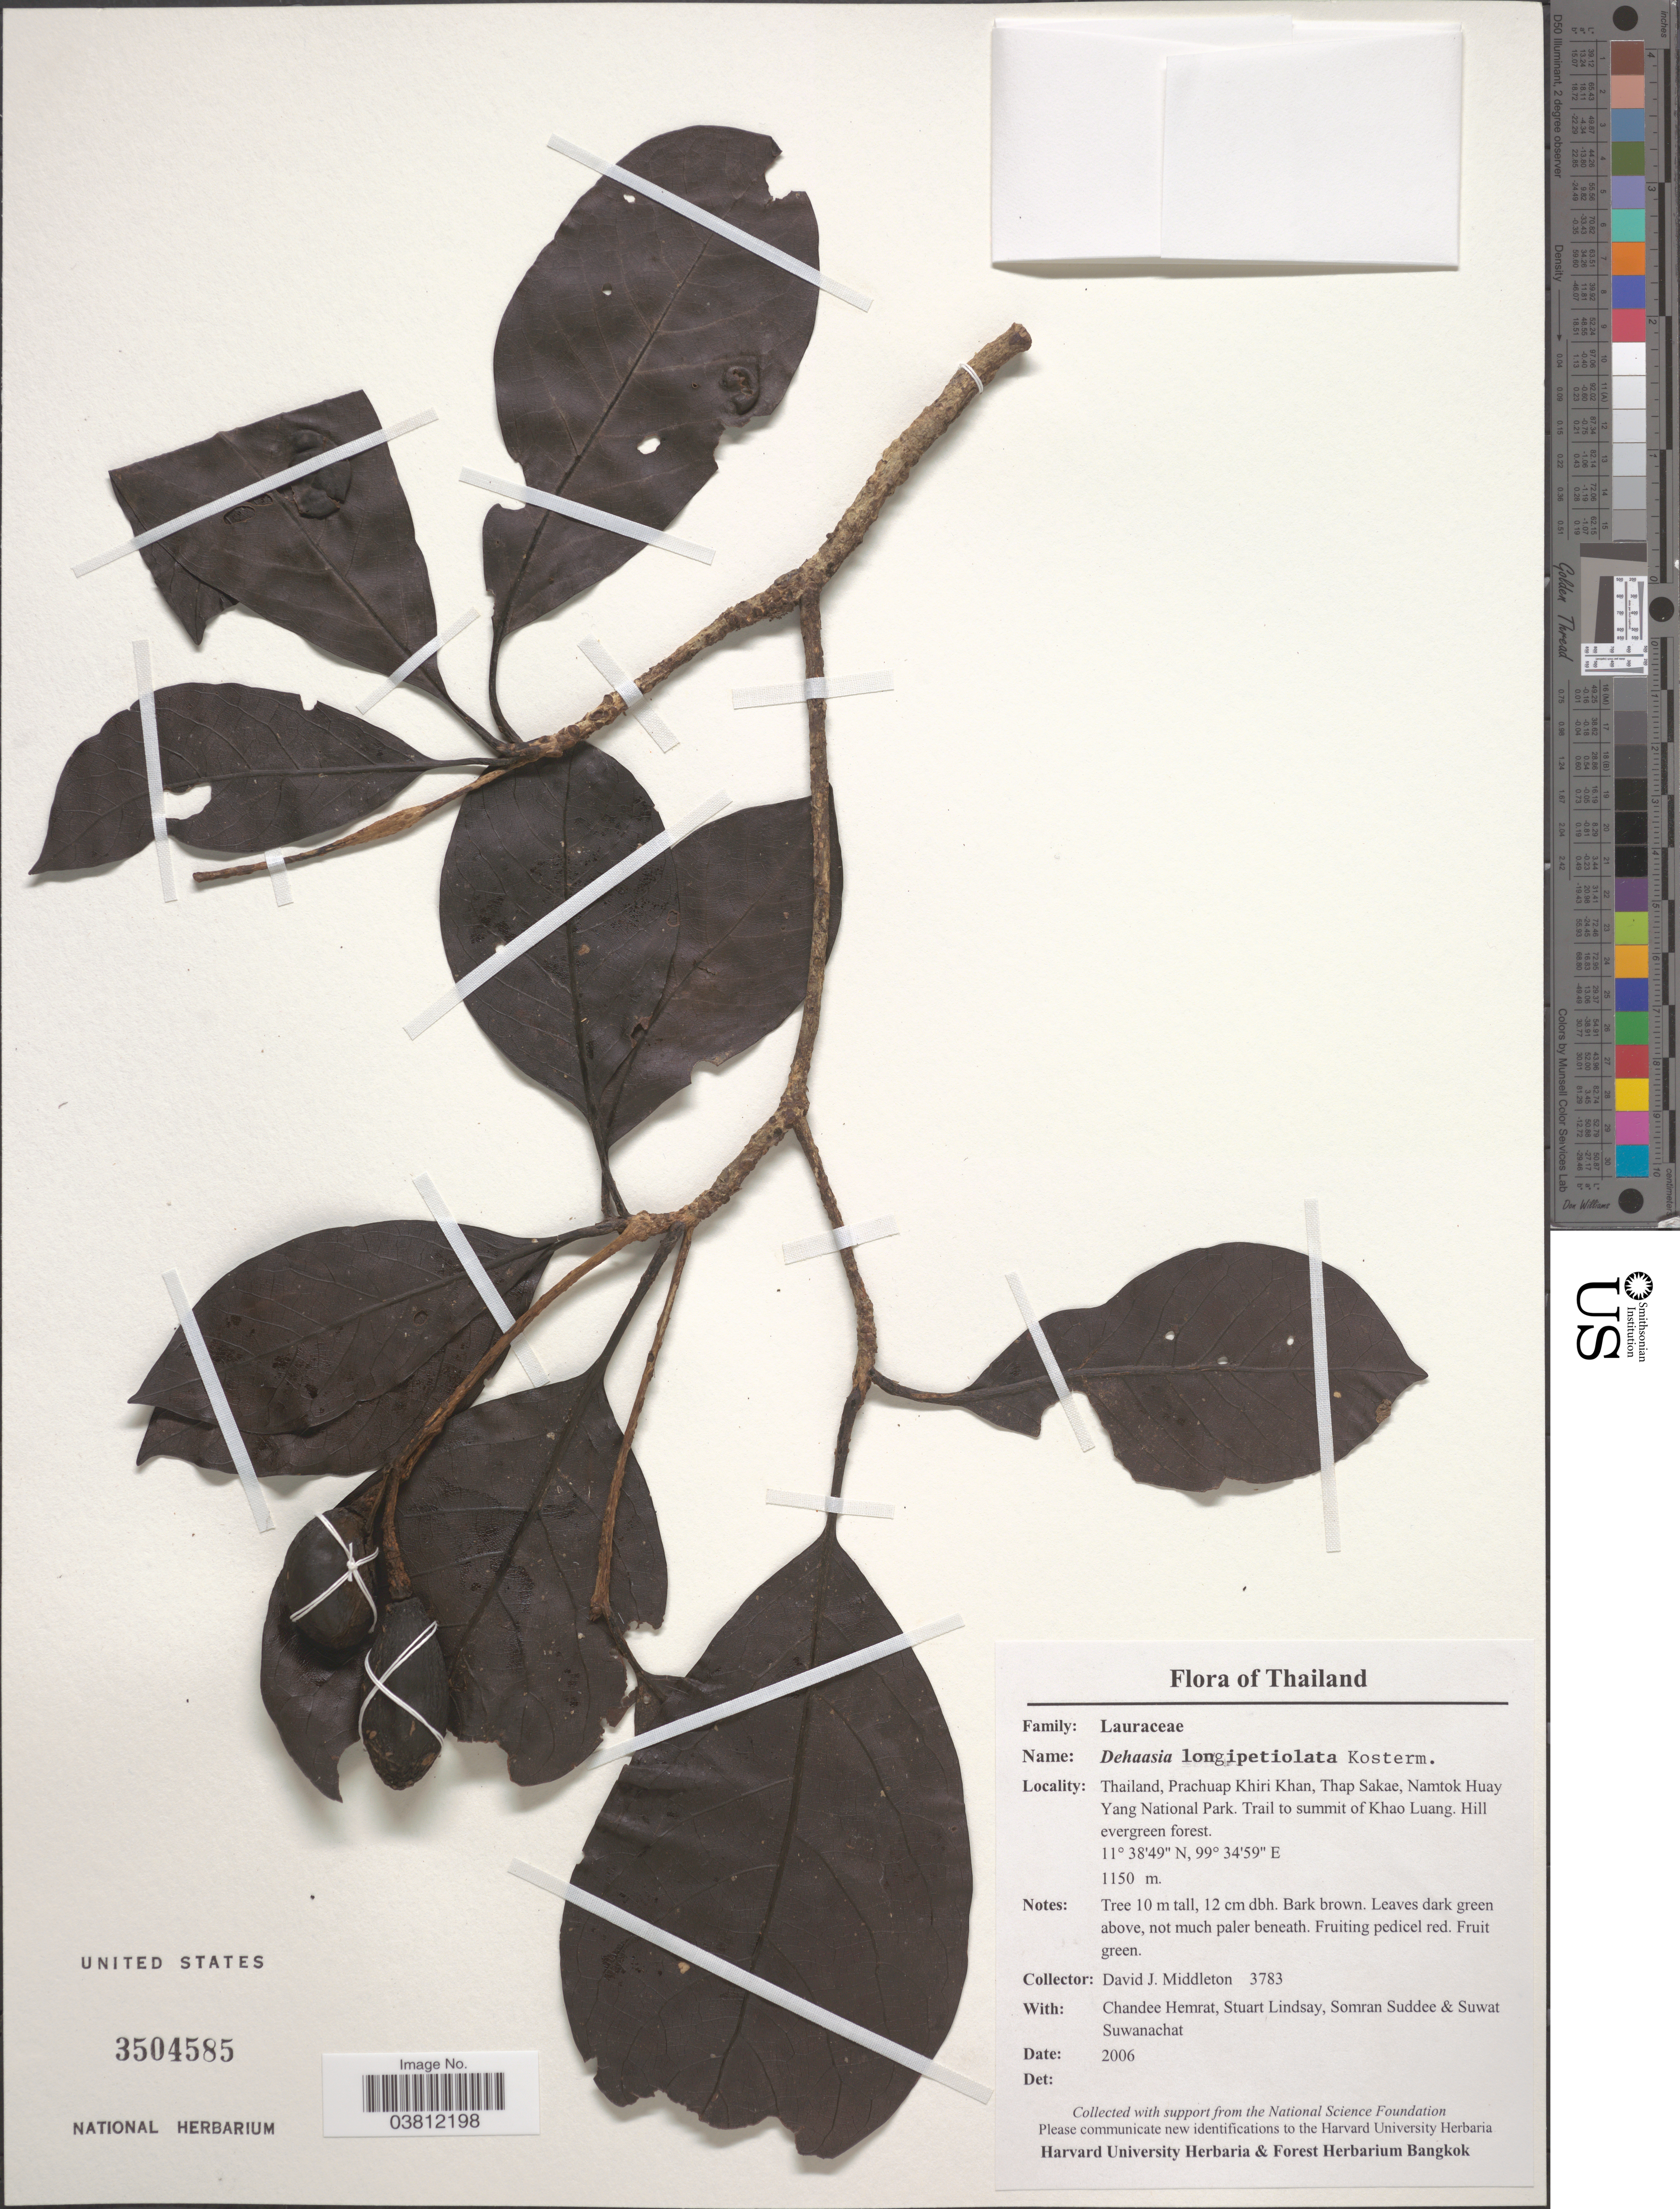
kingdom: Plantae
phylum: Tracheophyta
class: Magnoliopsida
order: Laurales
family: Lauraceae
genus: Dehaasia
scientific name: Dehaasia longipetiolata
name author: Kosterm.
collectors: D. J. Middleton, C. Hemrat, S. Lindsay, S. Suddee & S. Suwanachat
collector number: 3783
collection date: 2006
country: Thailand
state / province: Prachuap Khiri Khan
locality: Thap Sakae, namtok Huay Yang National Park. Trail to summit of Khao Luang.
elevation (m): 1150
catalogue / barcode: US 3504585